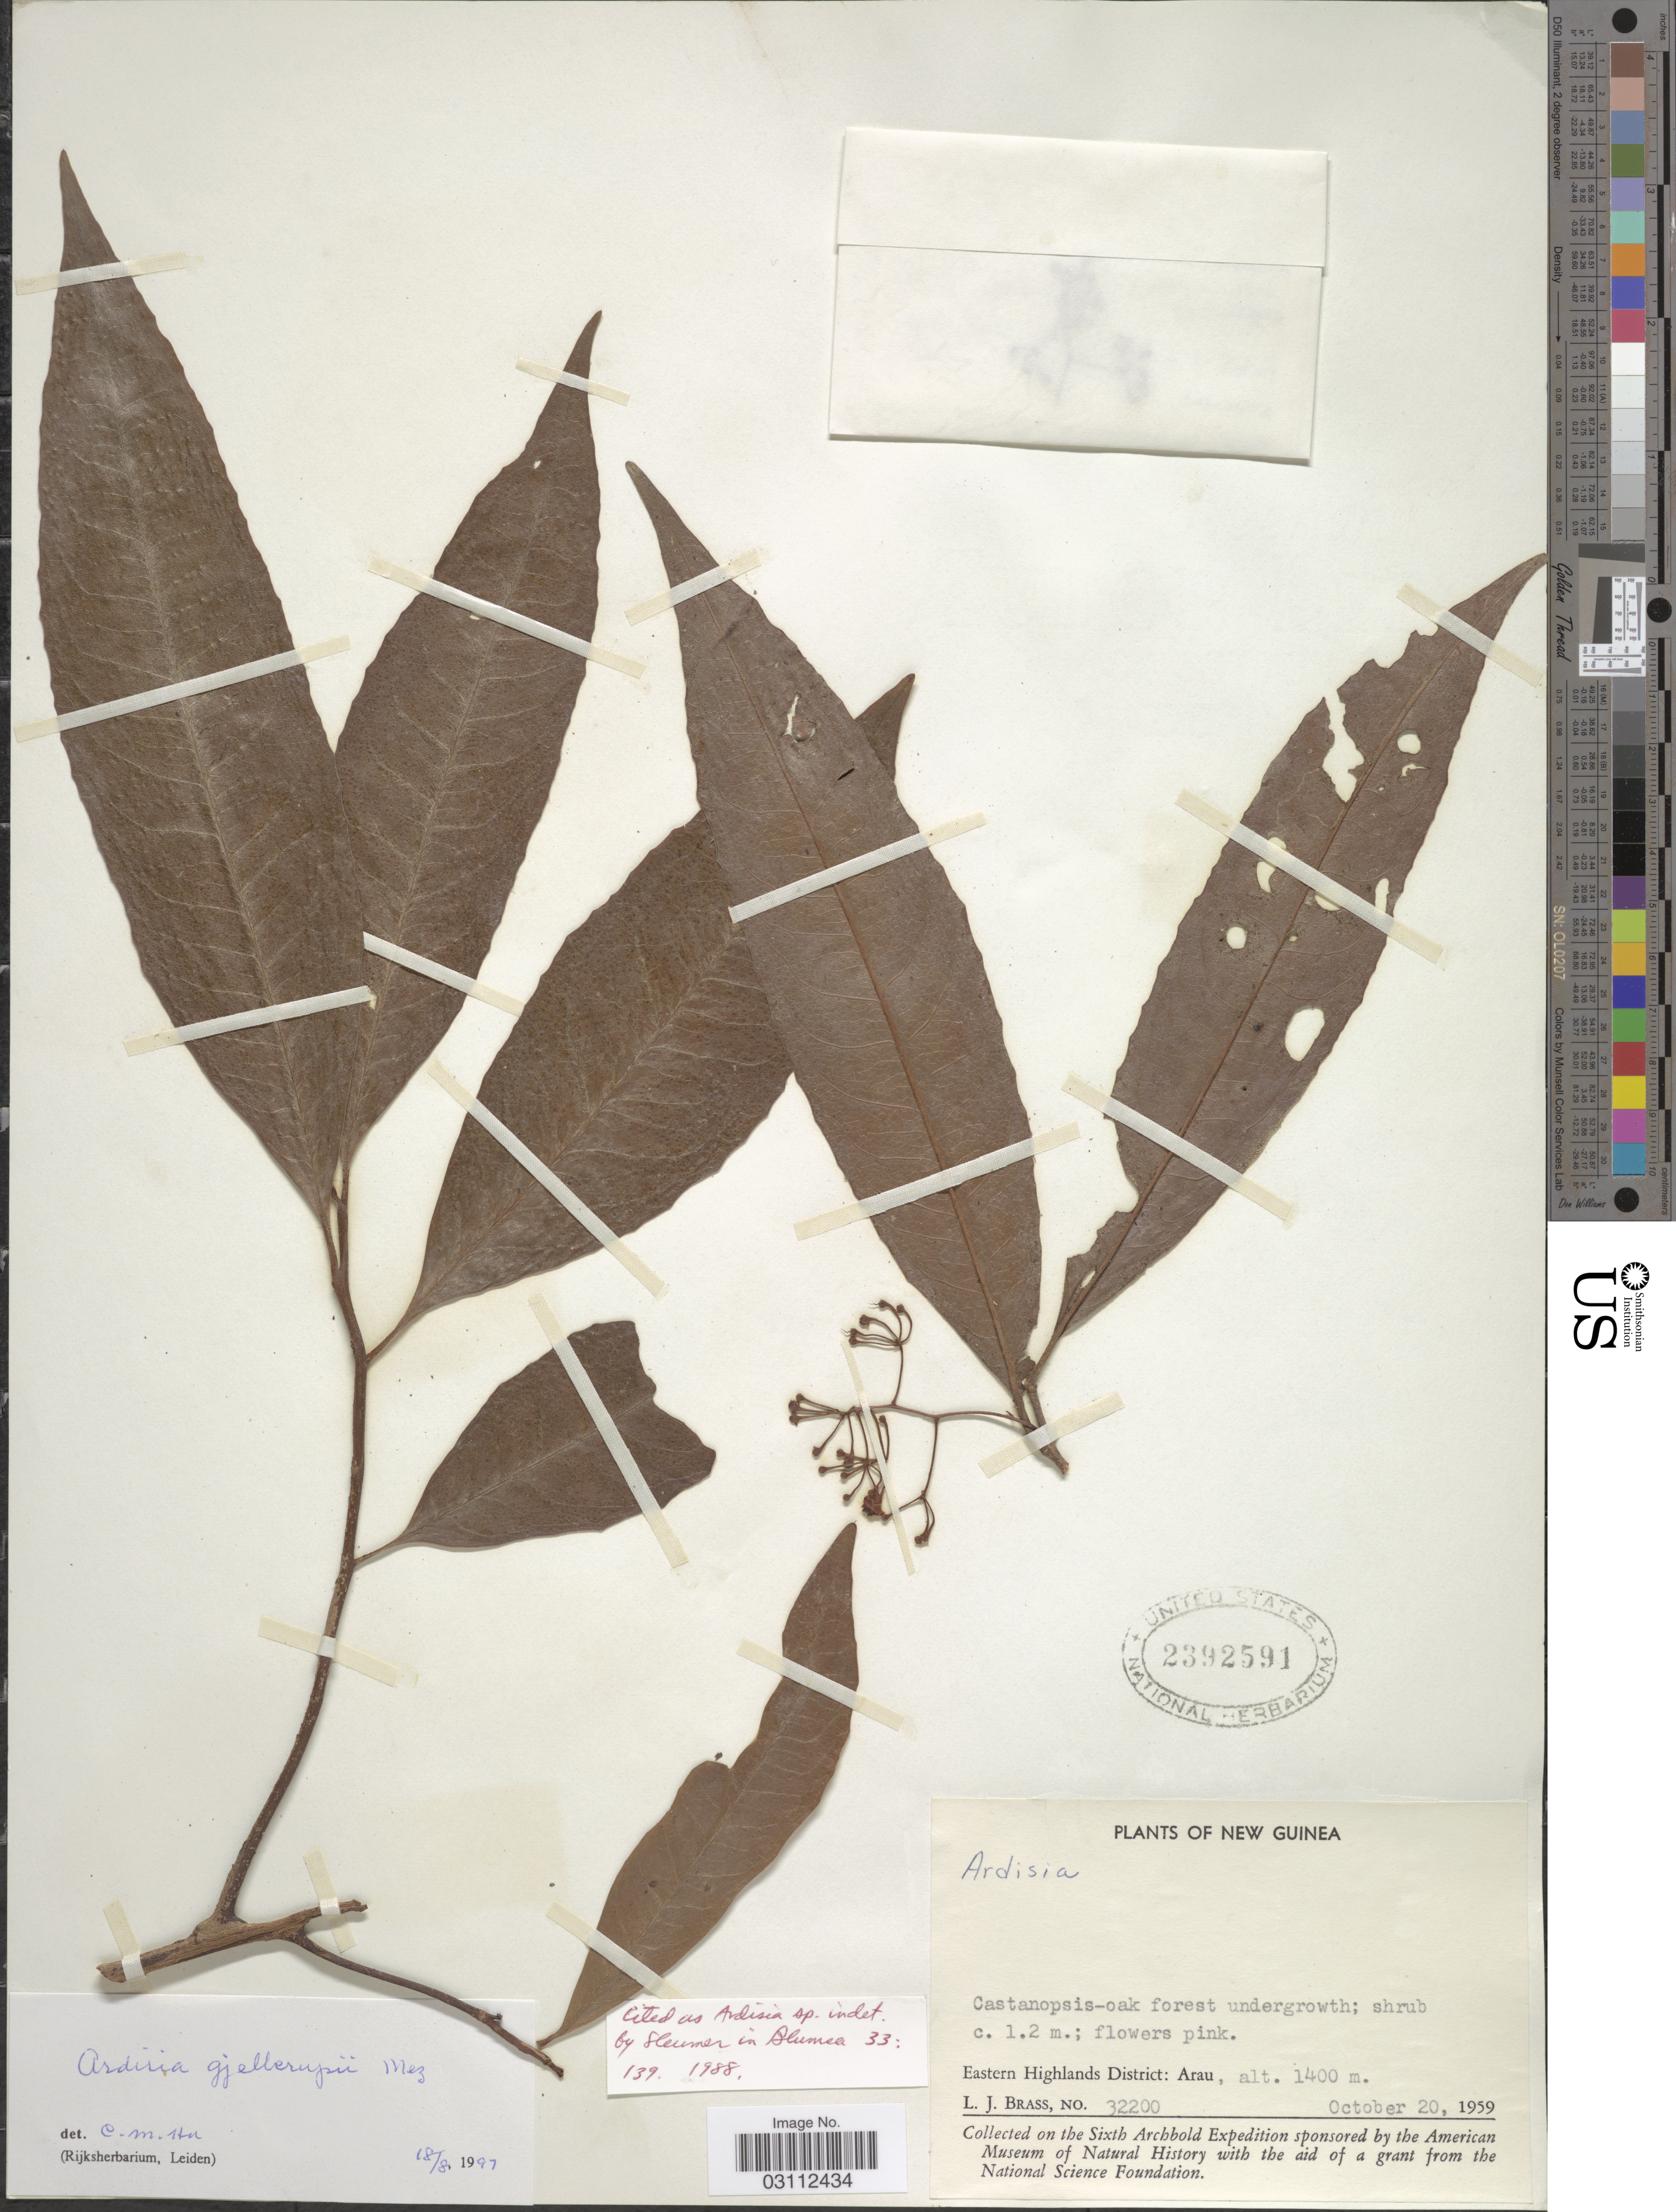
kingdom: Plantae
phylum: Tracheophyta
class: Magnoliopsida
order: Ericales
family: Primulaceae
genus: Ardisia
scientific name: Ardisia gjellerupii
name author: Mez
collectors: L. J. Brass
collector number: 32200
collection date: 1959-10-20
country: Papua New Guinea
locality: New Guinea. Eastern Highlands District: Arau.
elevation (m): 1400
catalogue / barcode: US 2392591